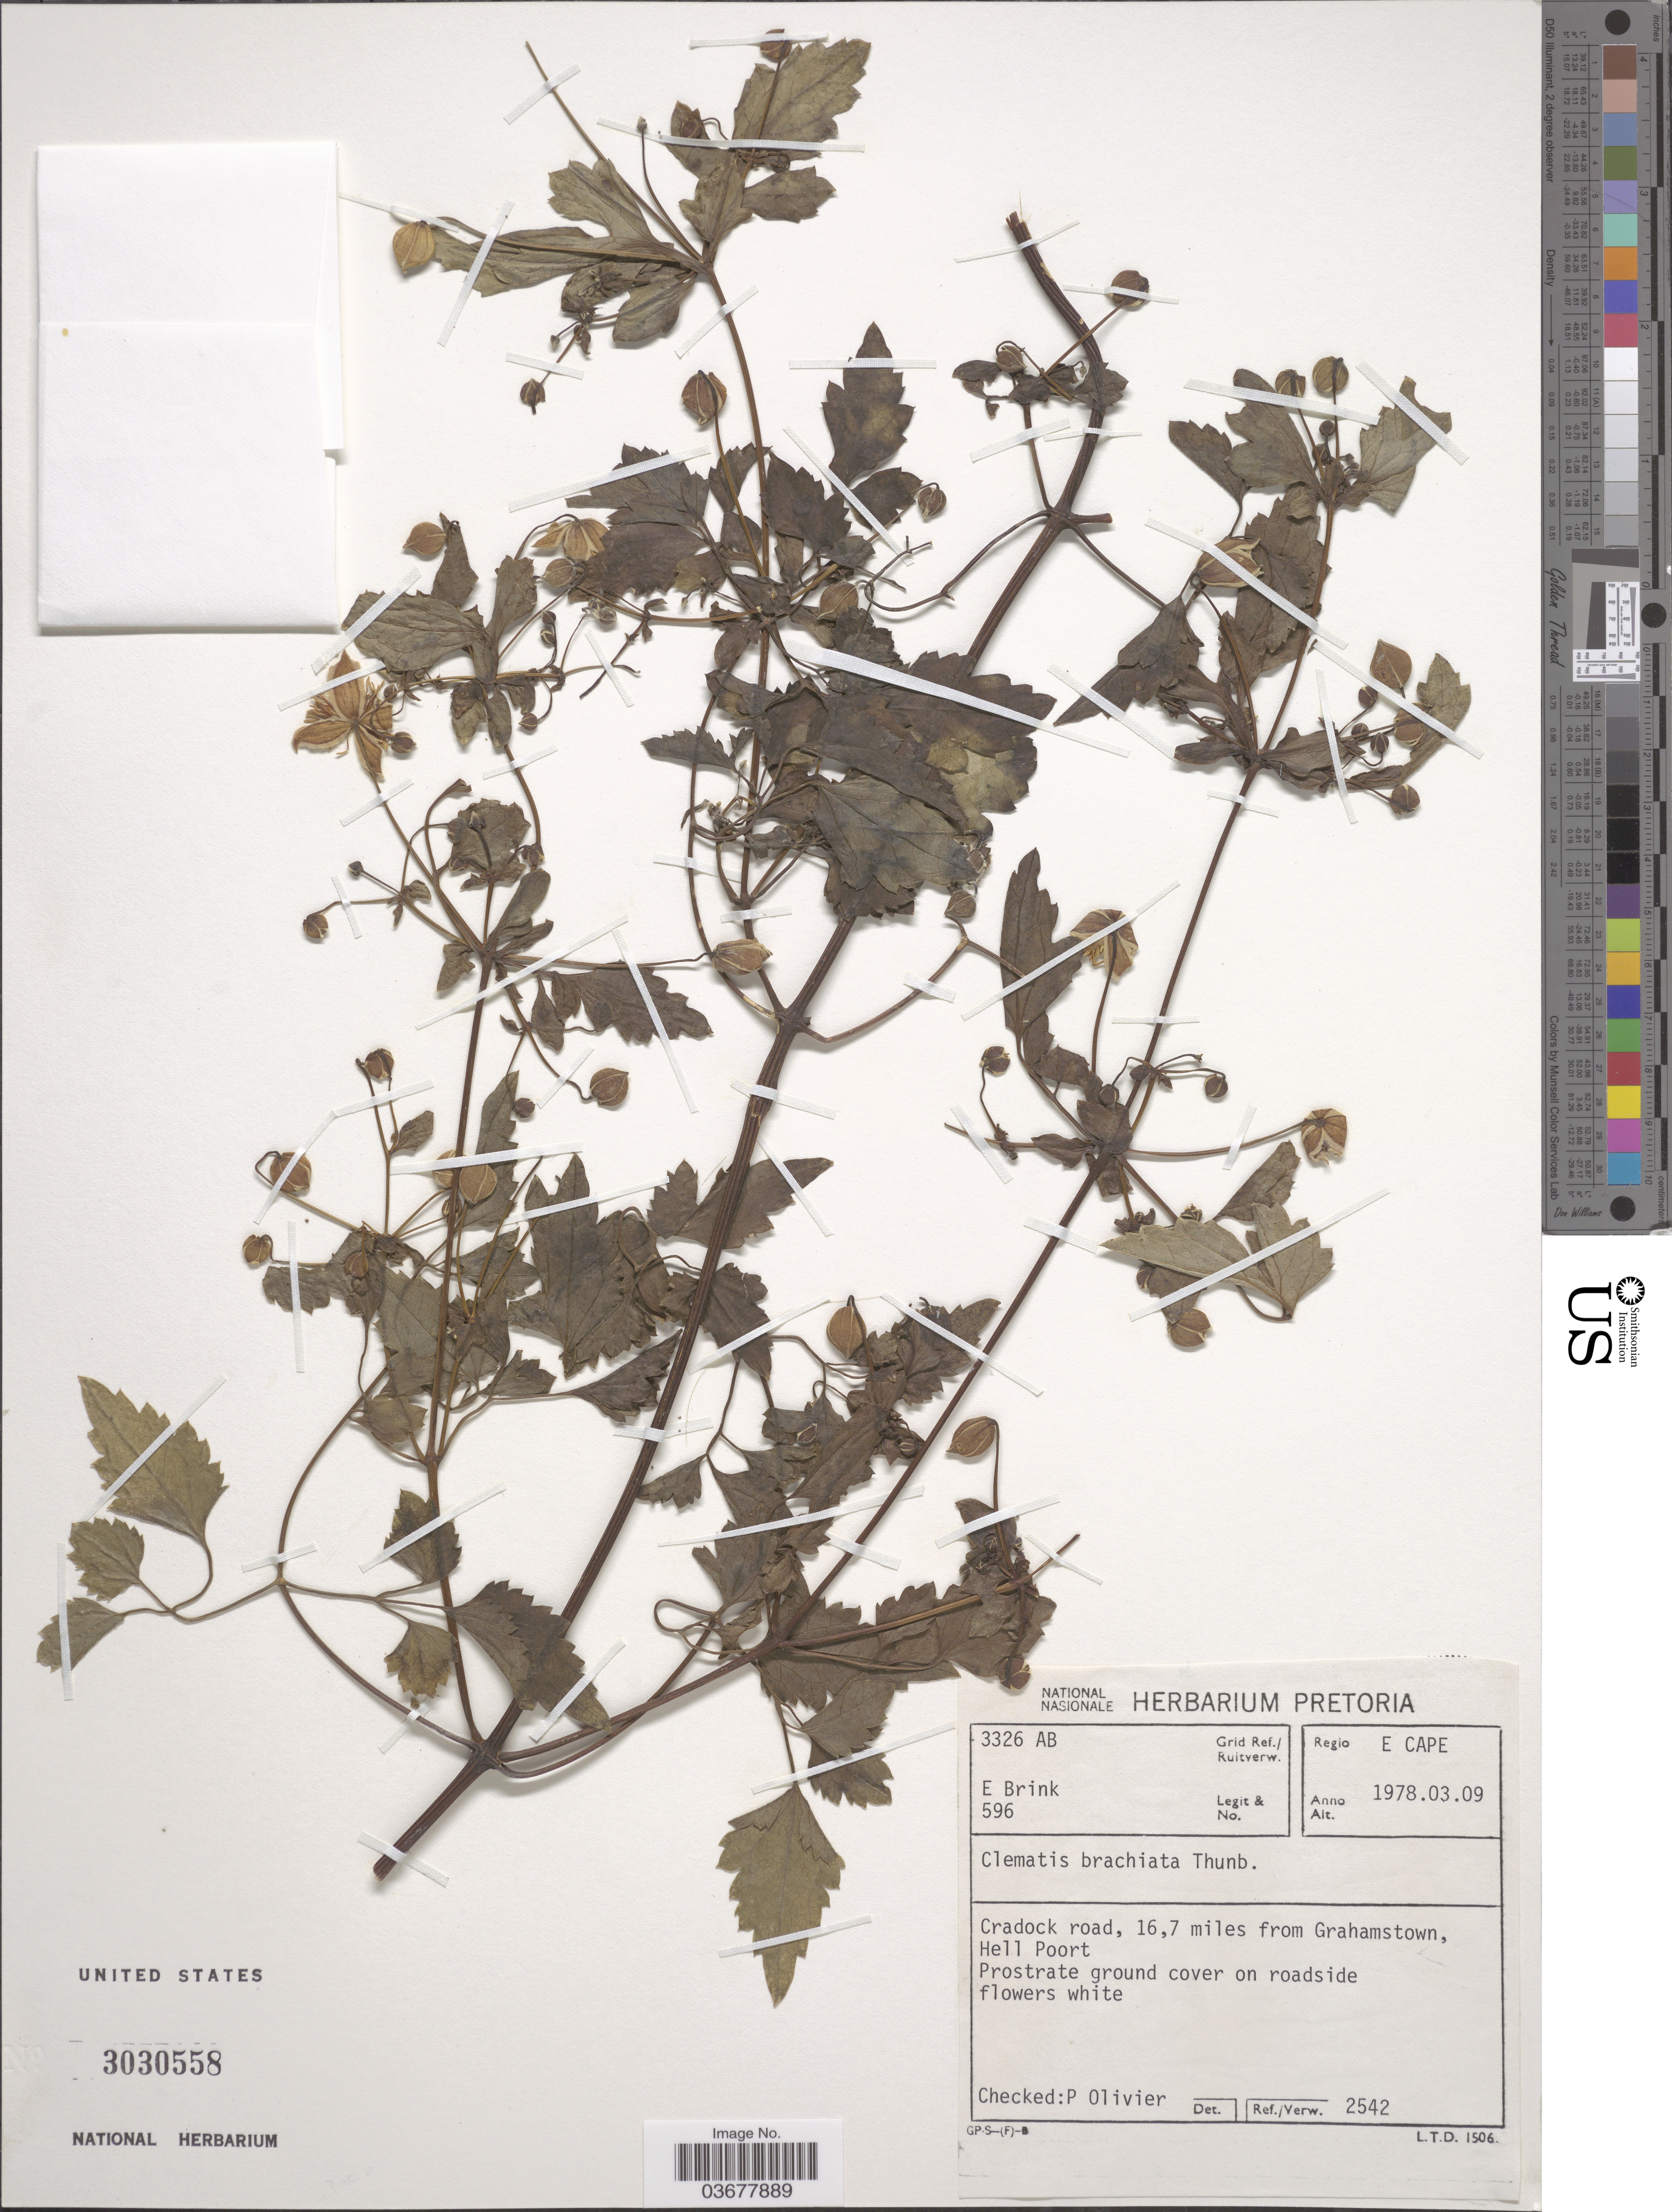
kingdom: Plantae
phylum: Tracheophyta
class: Magnoliopsida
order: Ranunculales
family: Ranunculaceae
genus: Clematis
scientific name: Clematis brachiata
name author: Thunb.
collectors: E. Brink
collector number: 596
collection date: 1978-03-09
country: South Africa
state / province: Eastern Cape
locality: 3326 AB Grid Ref./Ruitverw. Regio E Cape. Cradrock road, 16,7 miles from Grahamstown, Hell Poort.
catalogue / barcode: US 3030558